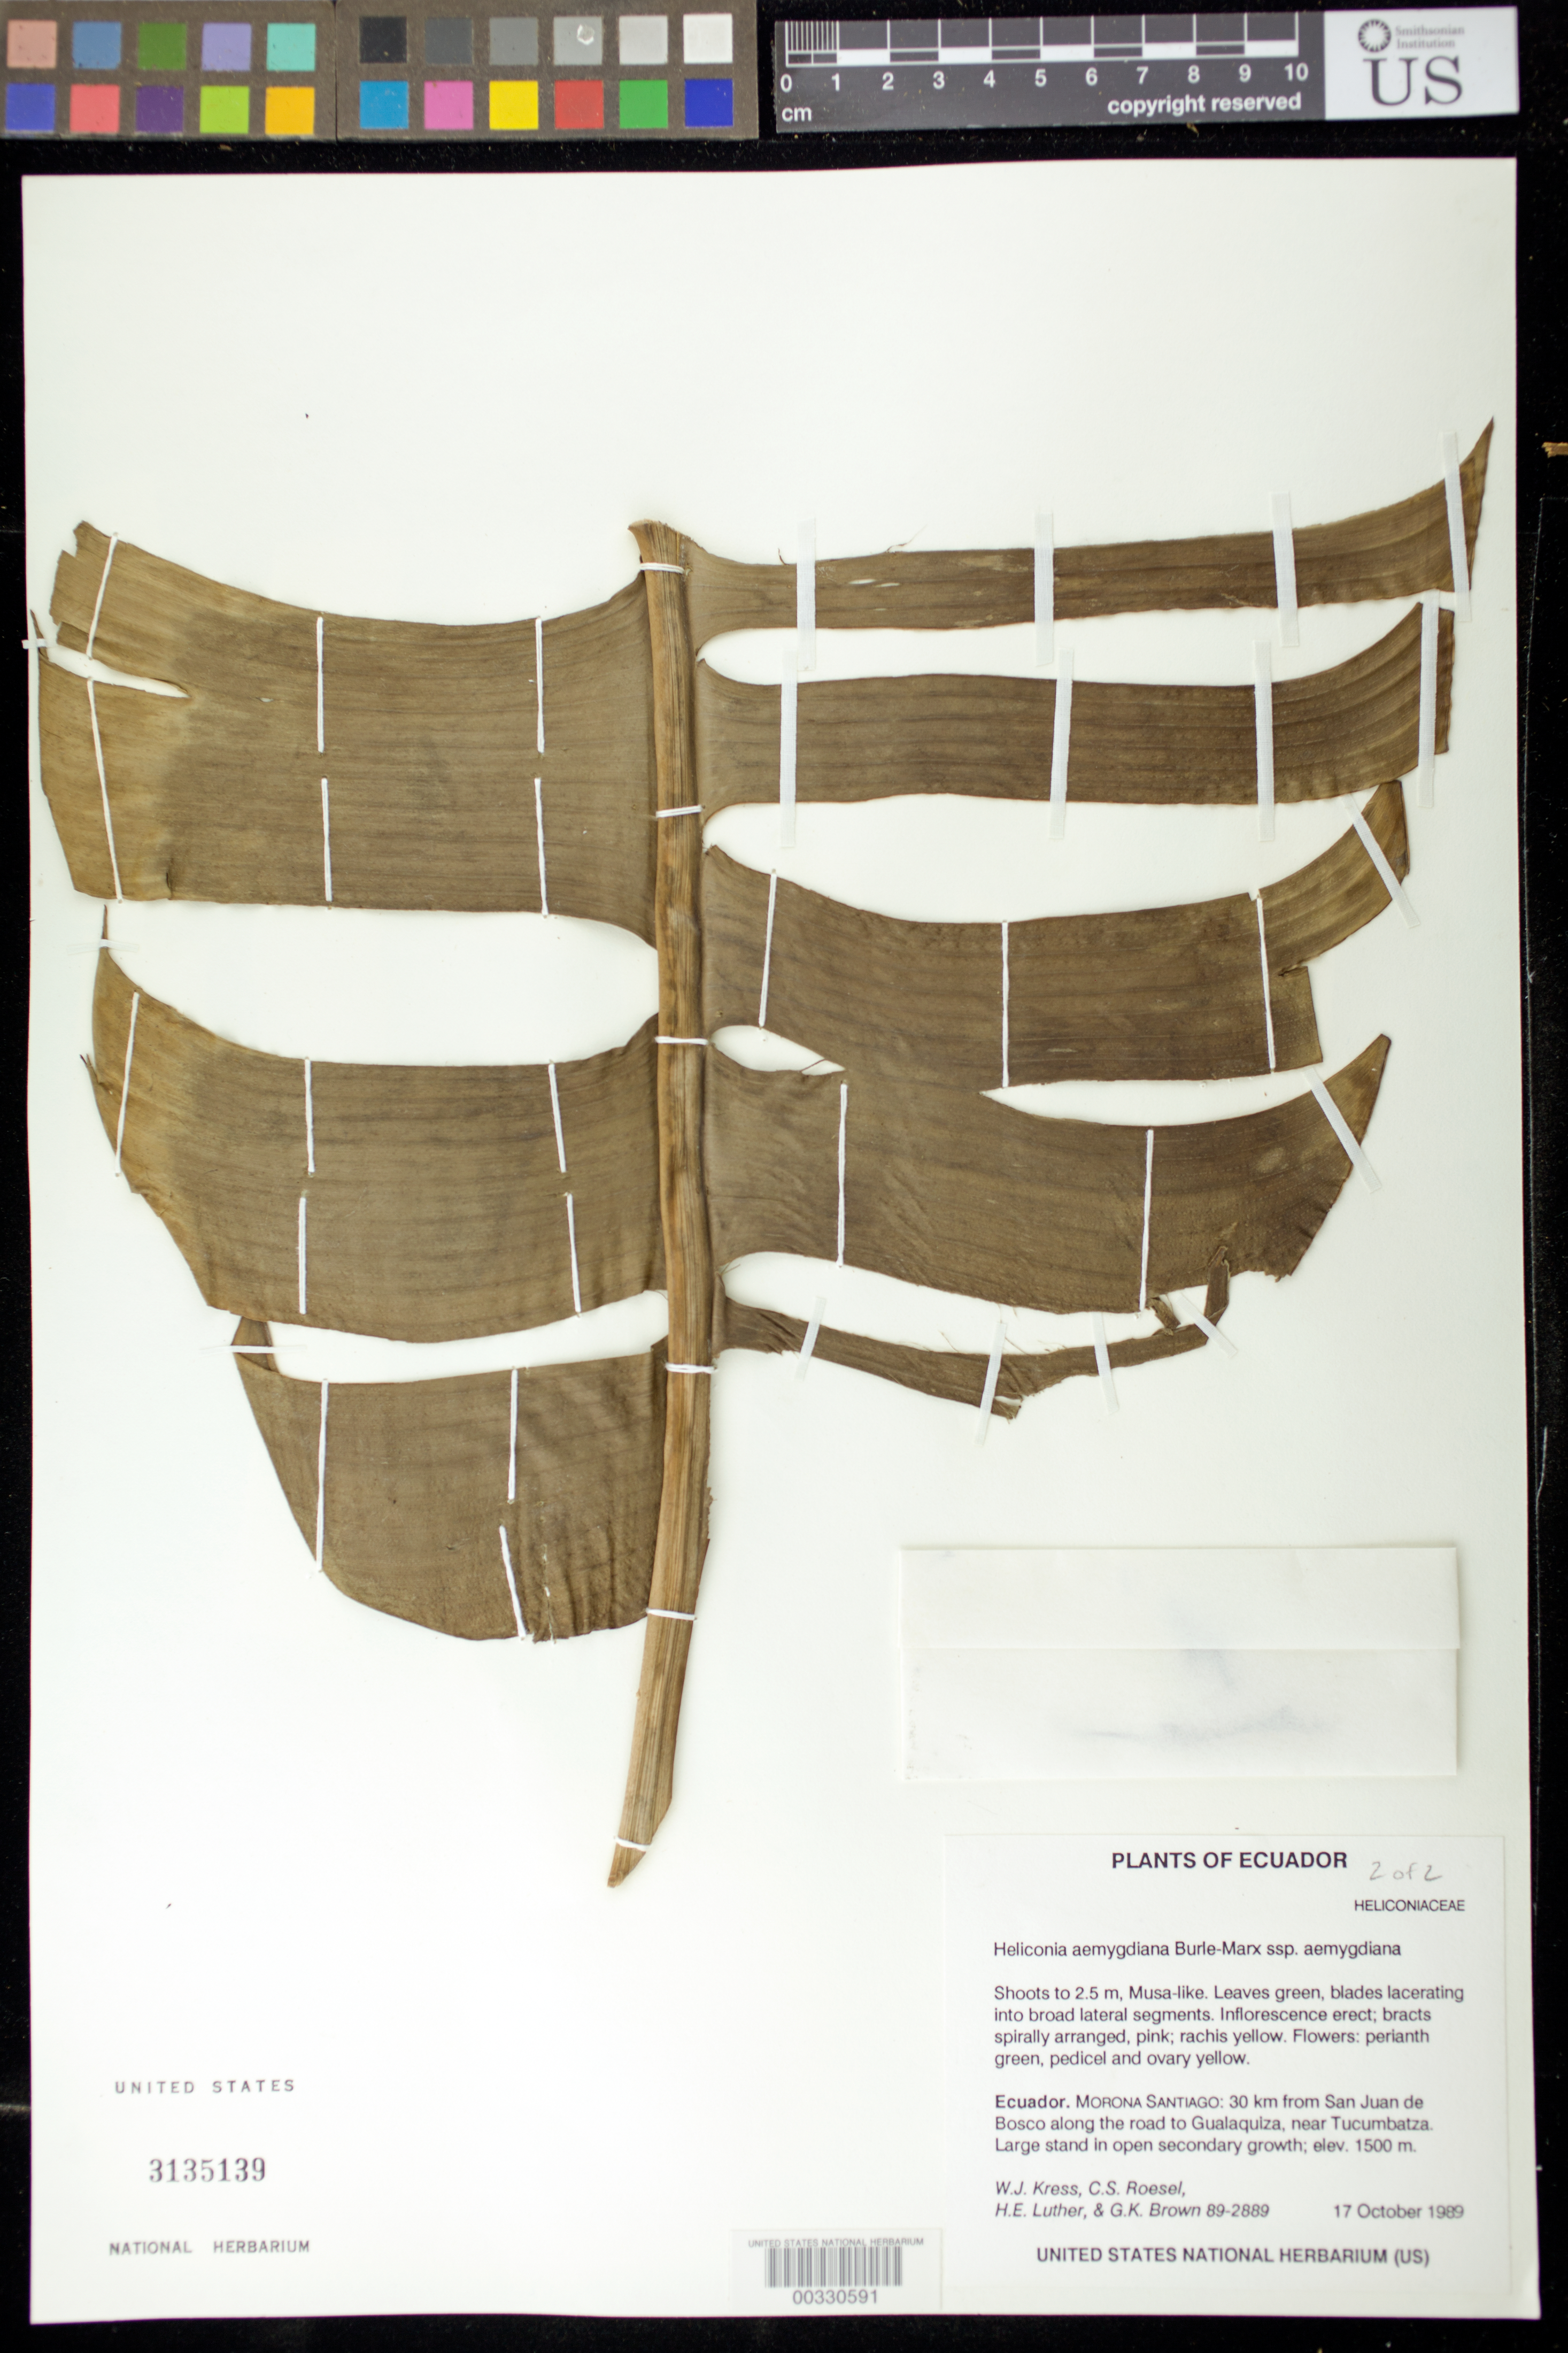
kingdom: Plantae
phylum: Tracheophyta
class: Liliopsida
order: Zingiberales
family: Heliconiaceae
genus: Heliconia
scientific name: Heliconia aemygdiana subsp. aemygdiana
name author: Burle-Marx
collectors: W. J. Kress, C. S. Roesel, Harry E. Luther & G. K. Brown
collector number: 89-2889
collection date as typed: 17 Oct 1989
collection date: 1989-10-17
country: Ecuador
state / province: Morona-Santiago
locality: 30 km from San Juan de bosco along road to Gualaquiza, near tucumbatza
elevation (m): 1500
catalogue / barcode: US 3135139